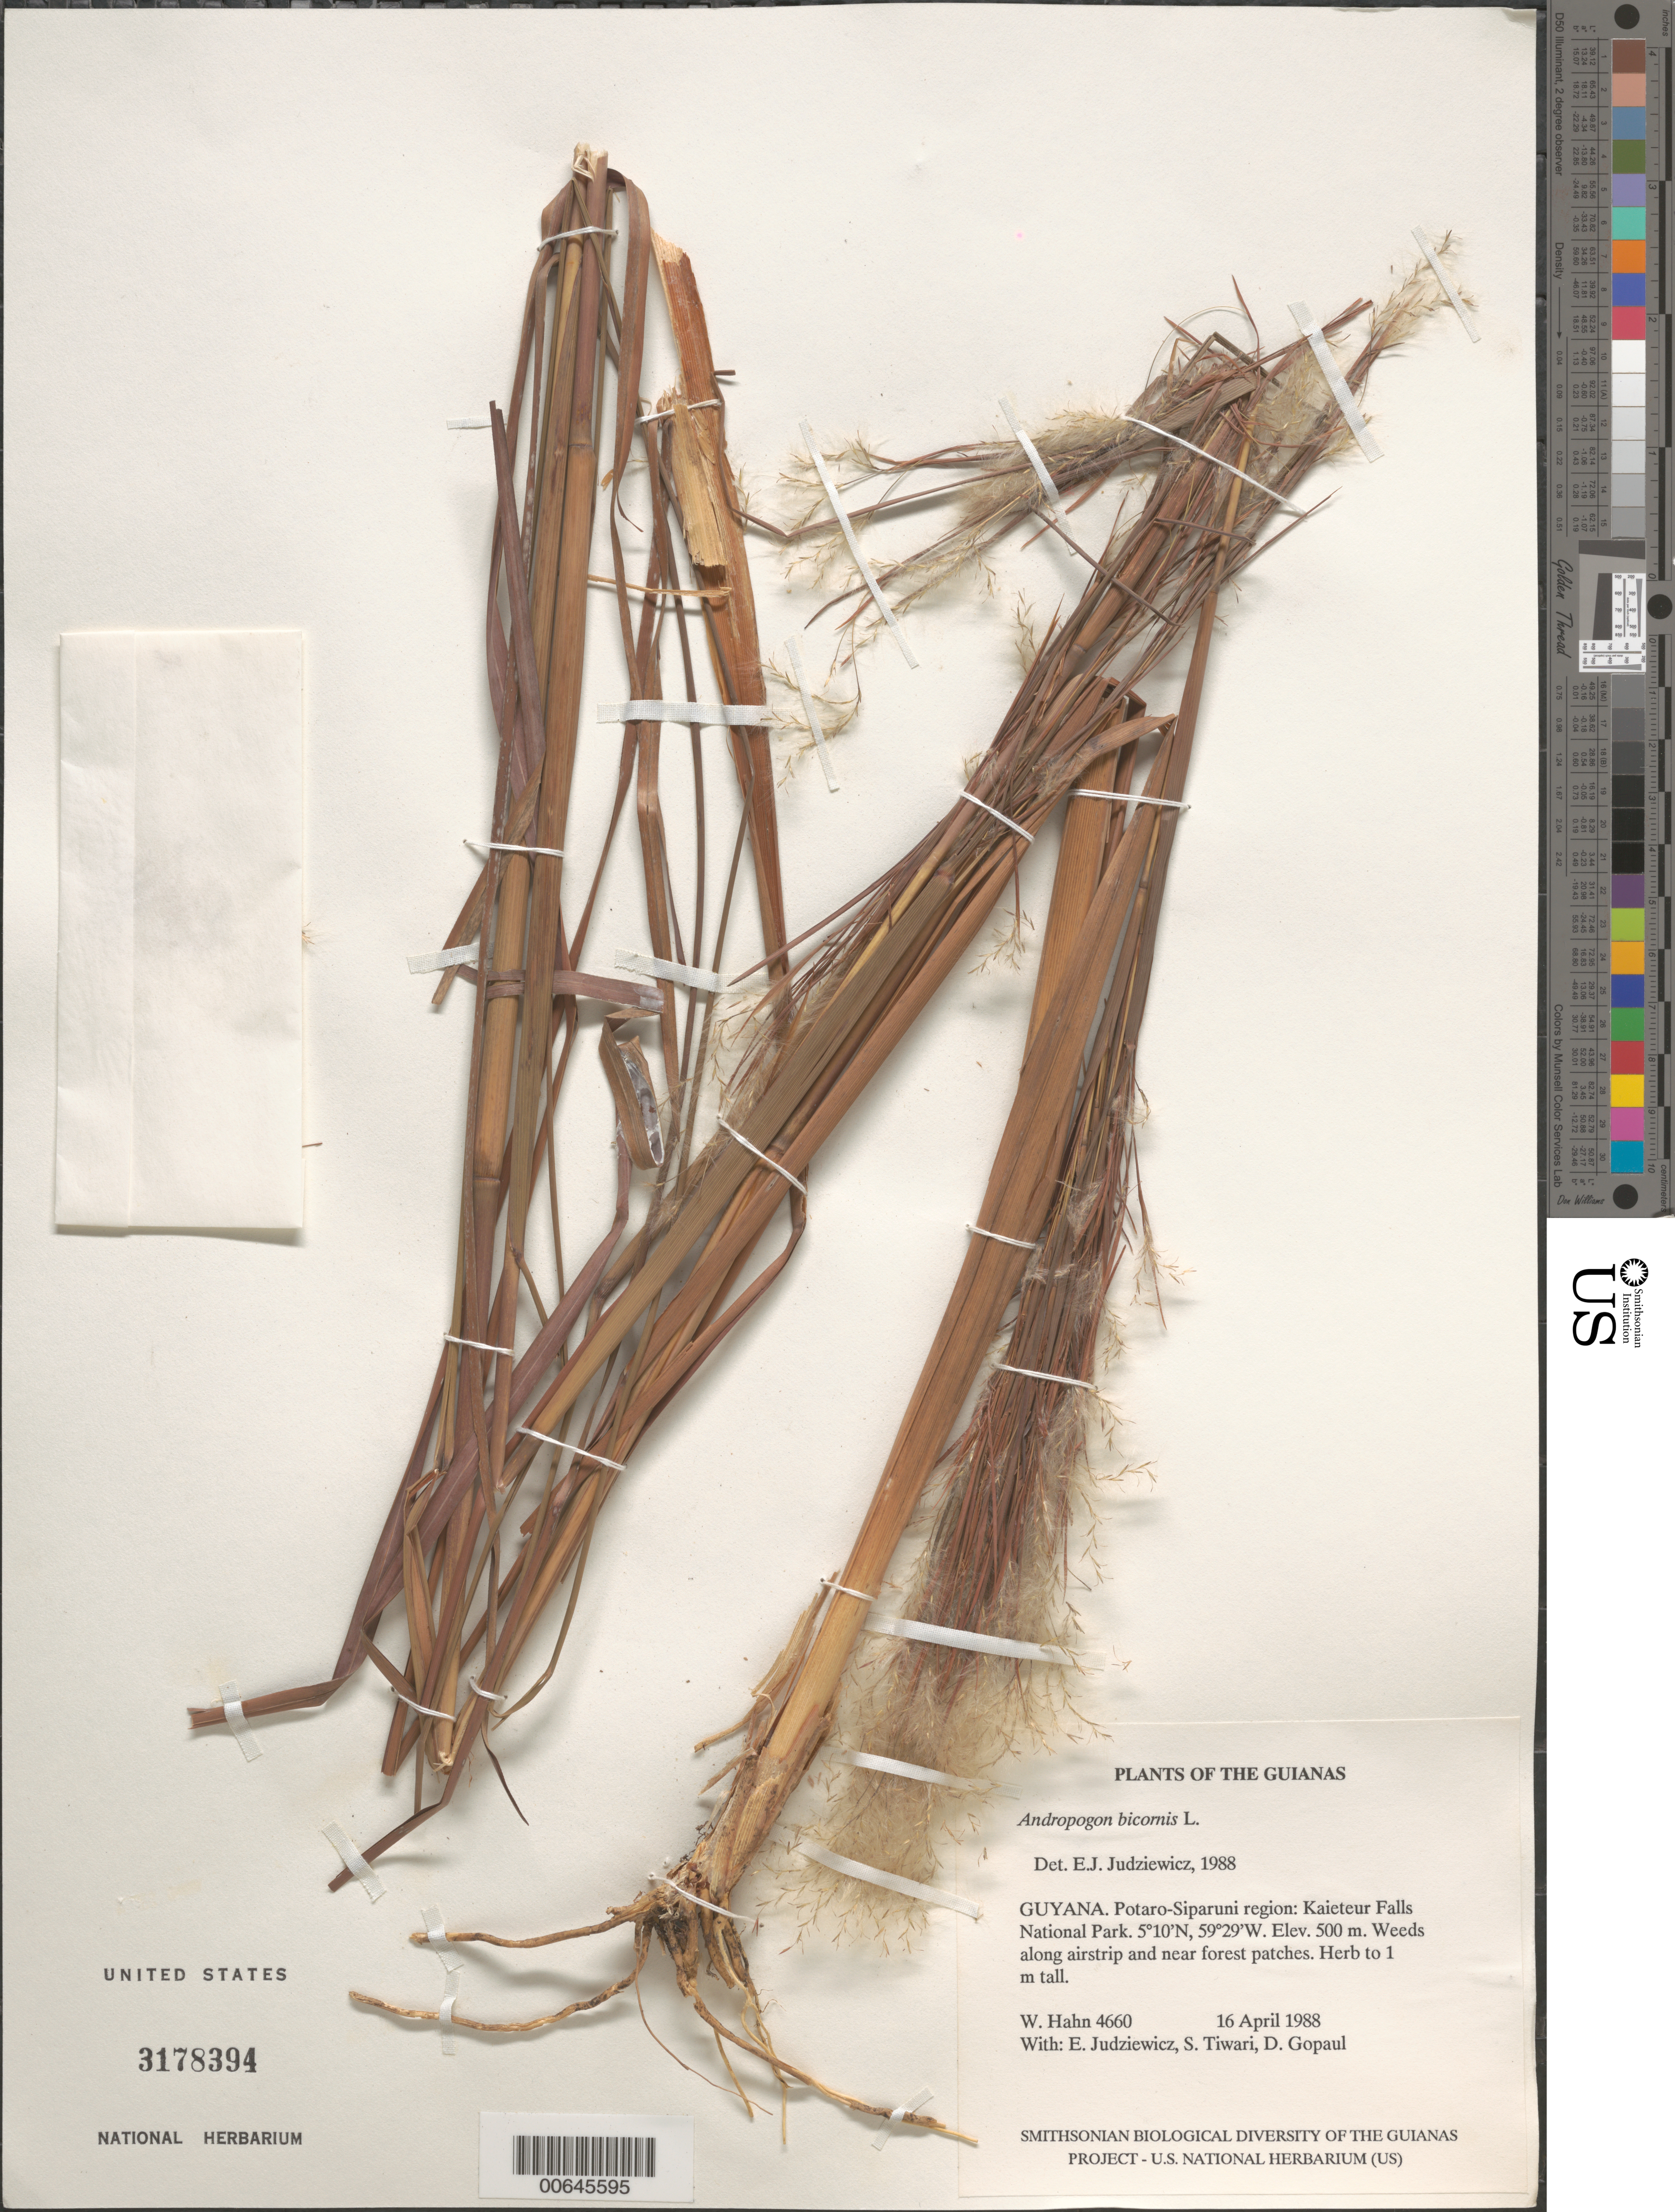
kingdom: Plantae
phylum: Tracheophyta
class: Liliopsida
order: Poales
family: Poaceae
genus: Andropogon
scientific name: Andropogon bicornis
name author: L.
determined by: Judziewicz, E. J.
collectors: W. Hahn, E. J. Judziewicz, S. Tiwari & D. Gopaul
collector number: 4660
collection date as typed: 16 April 1988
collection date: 1988-04-16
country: Guyana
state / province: Potaro-Siparuni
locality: Kaieteur Falls National Park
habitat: Weeds along airstrip and near forest patches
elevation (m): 500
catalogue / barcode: US 3178394